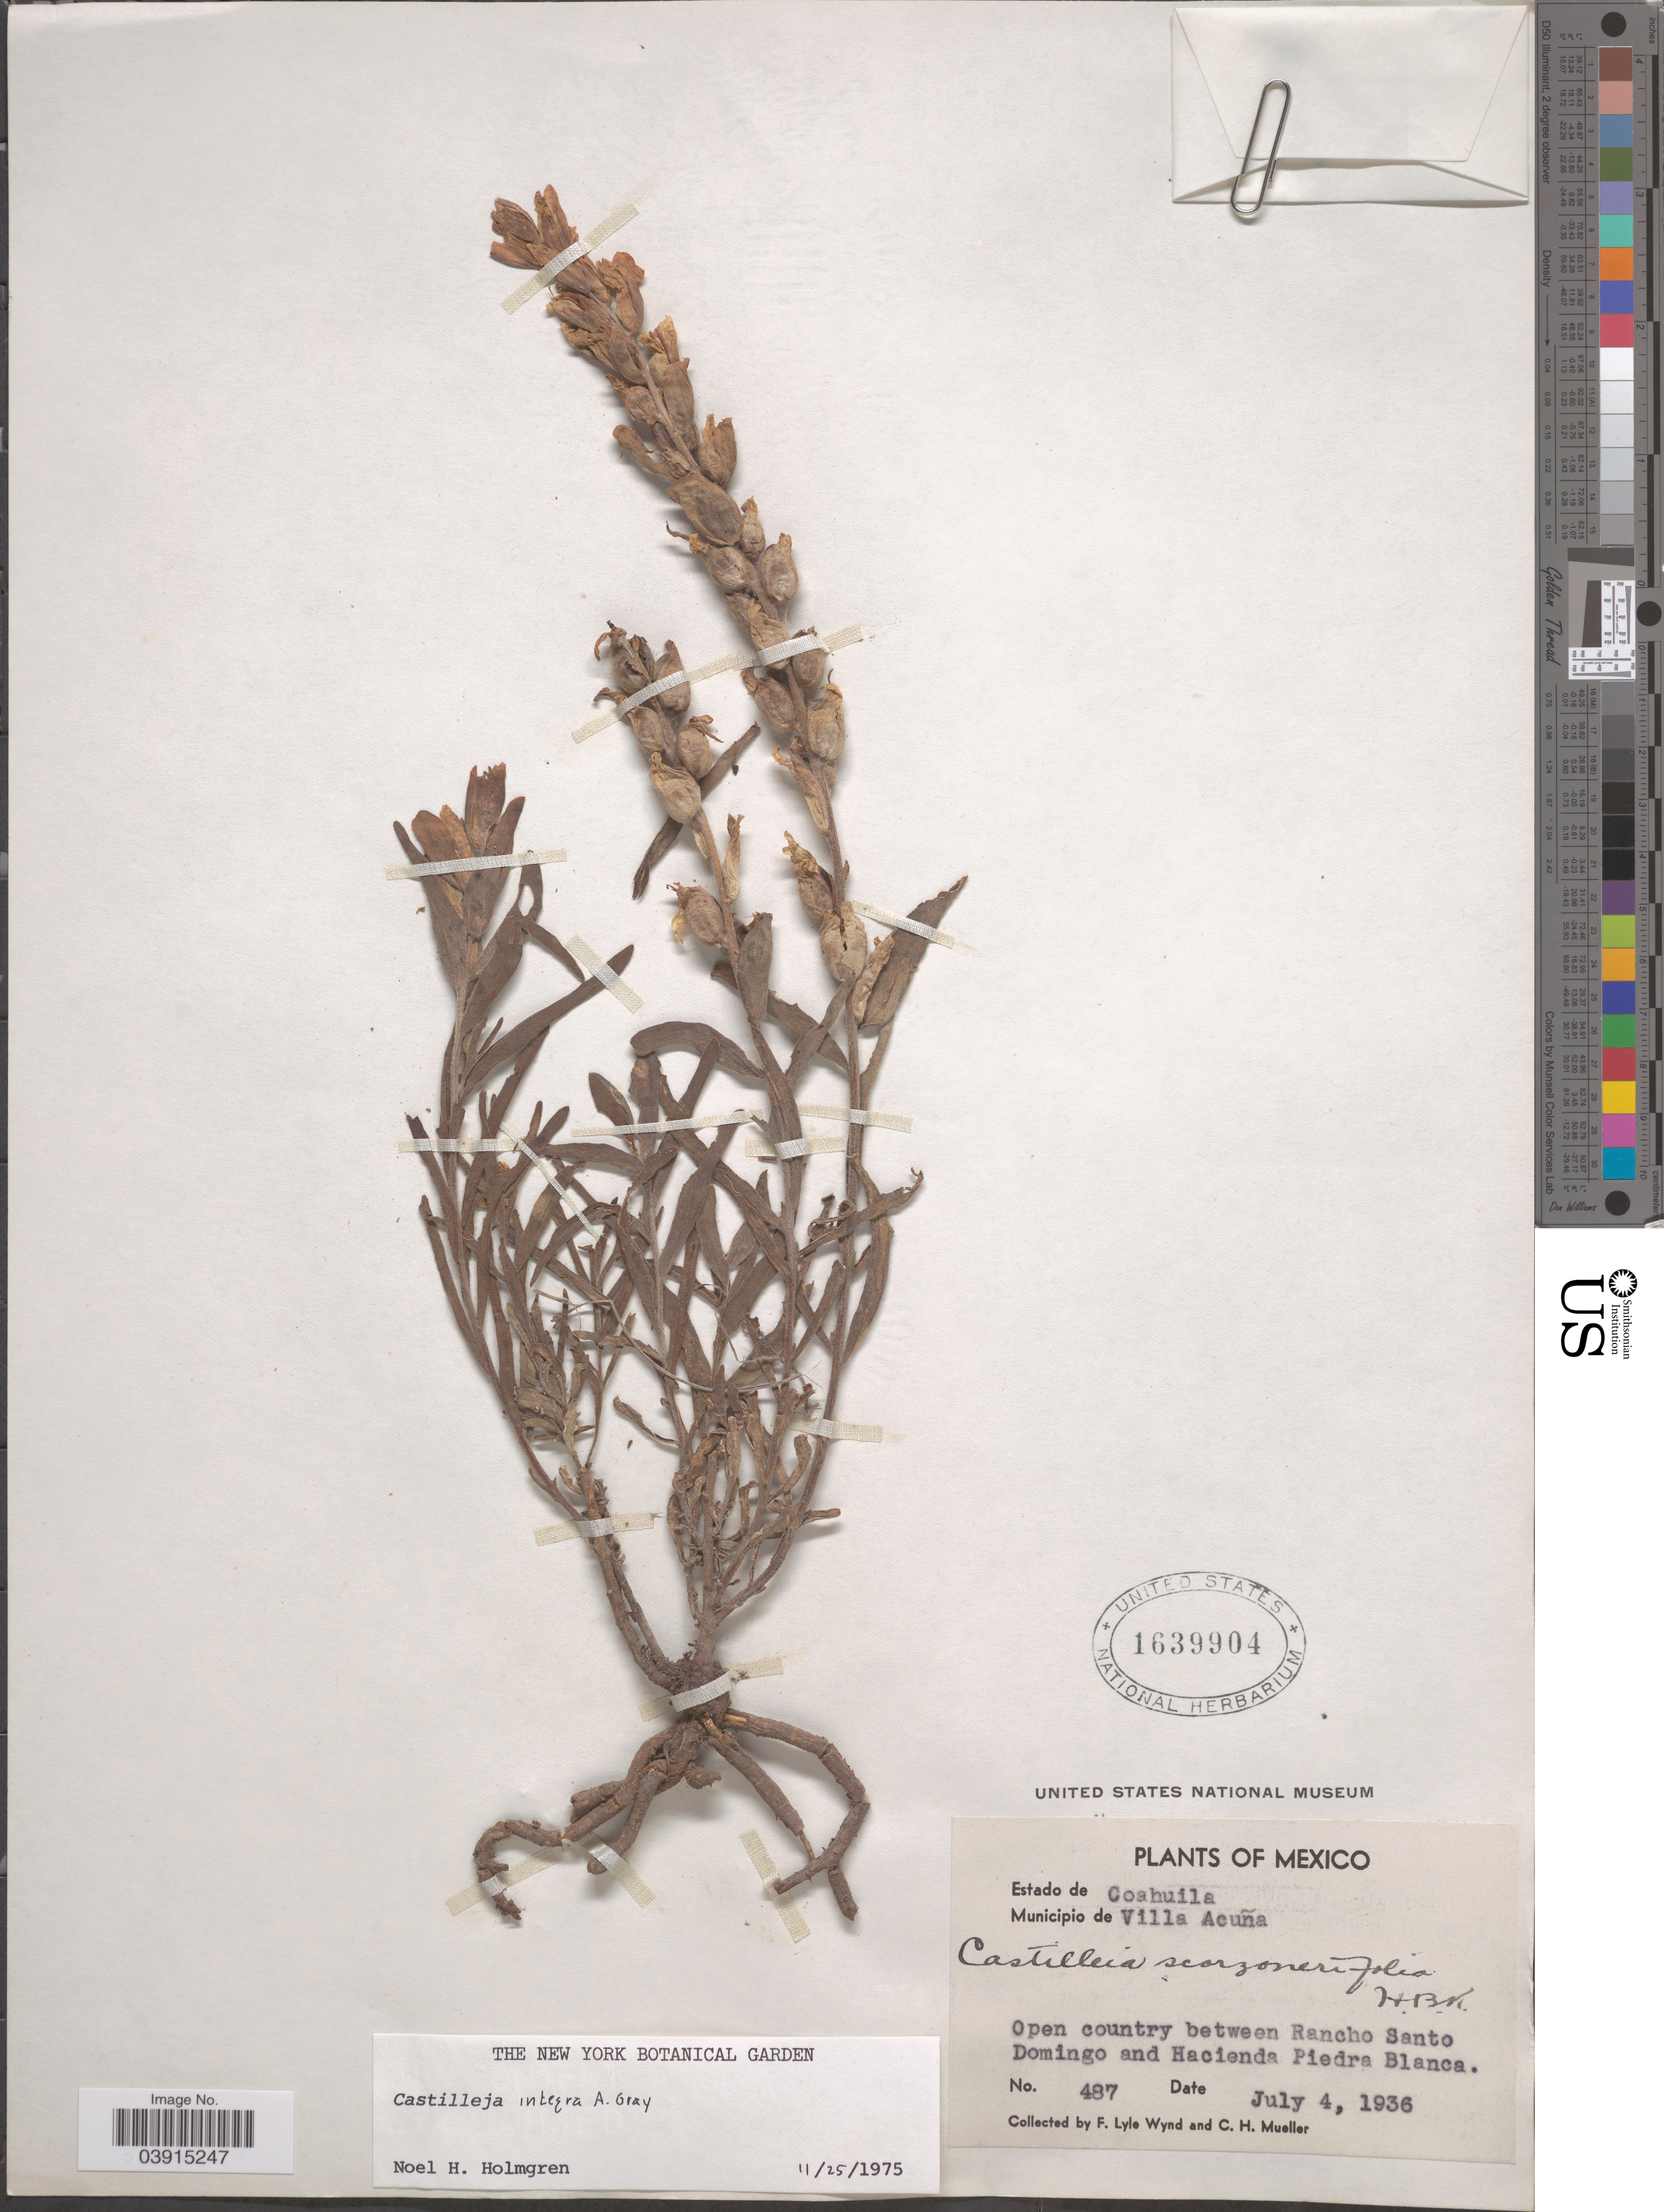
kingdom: Plantae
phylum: Tracheophyta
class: Magnoliopsida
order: Lamiales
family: Orobanchaceae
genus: Castilleja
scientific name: Castilleja integra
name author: A. Gray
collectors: F. L. Wynd & C. H. Mueller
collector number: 487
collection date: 1936-07-04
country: Mexico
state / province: Coahuila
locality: Municipio de Villa Acuña. Open country between Rancho Santo Domingo and Hacienda Piedra Blanca.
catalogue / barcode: US 1639904